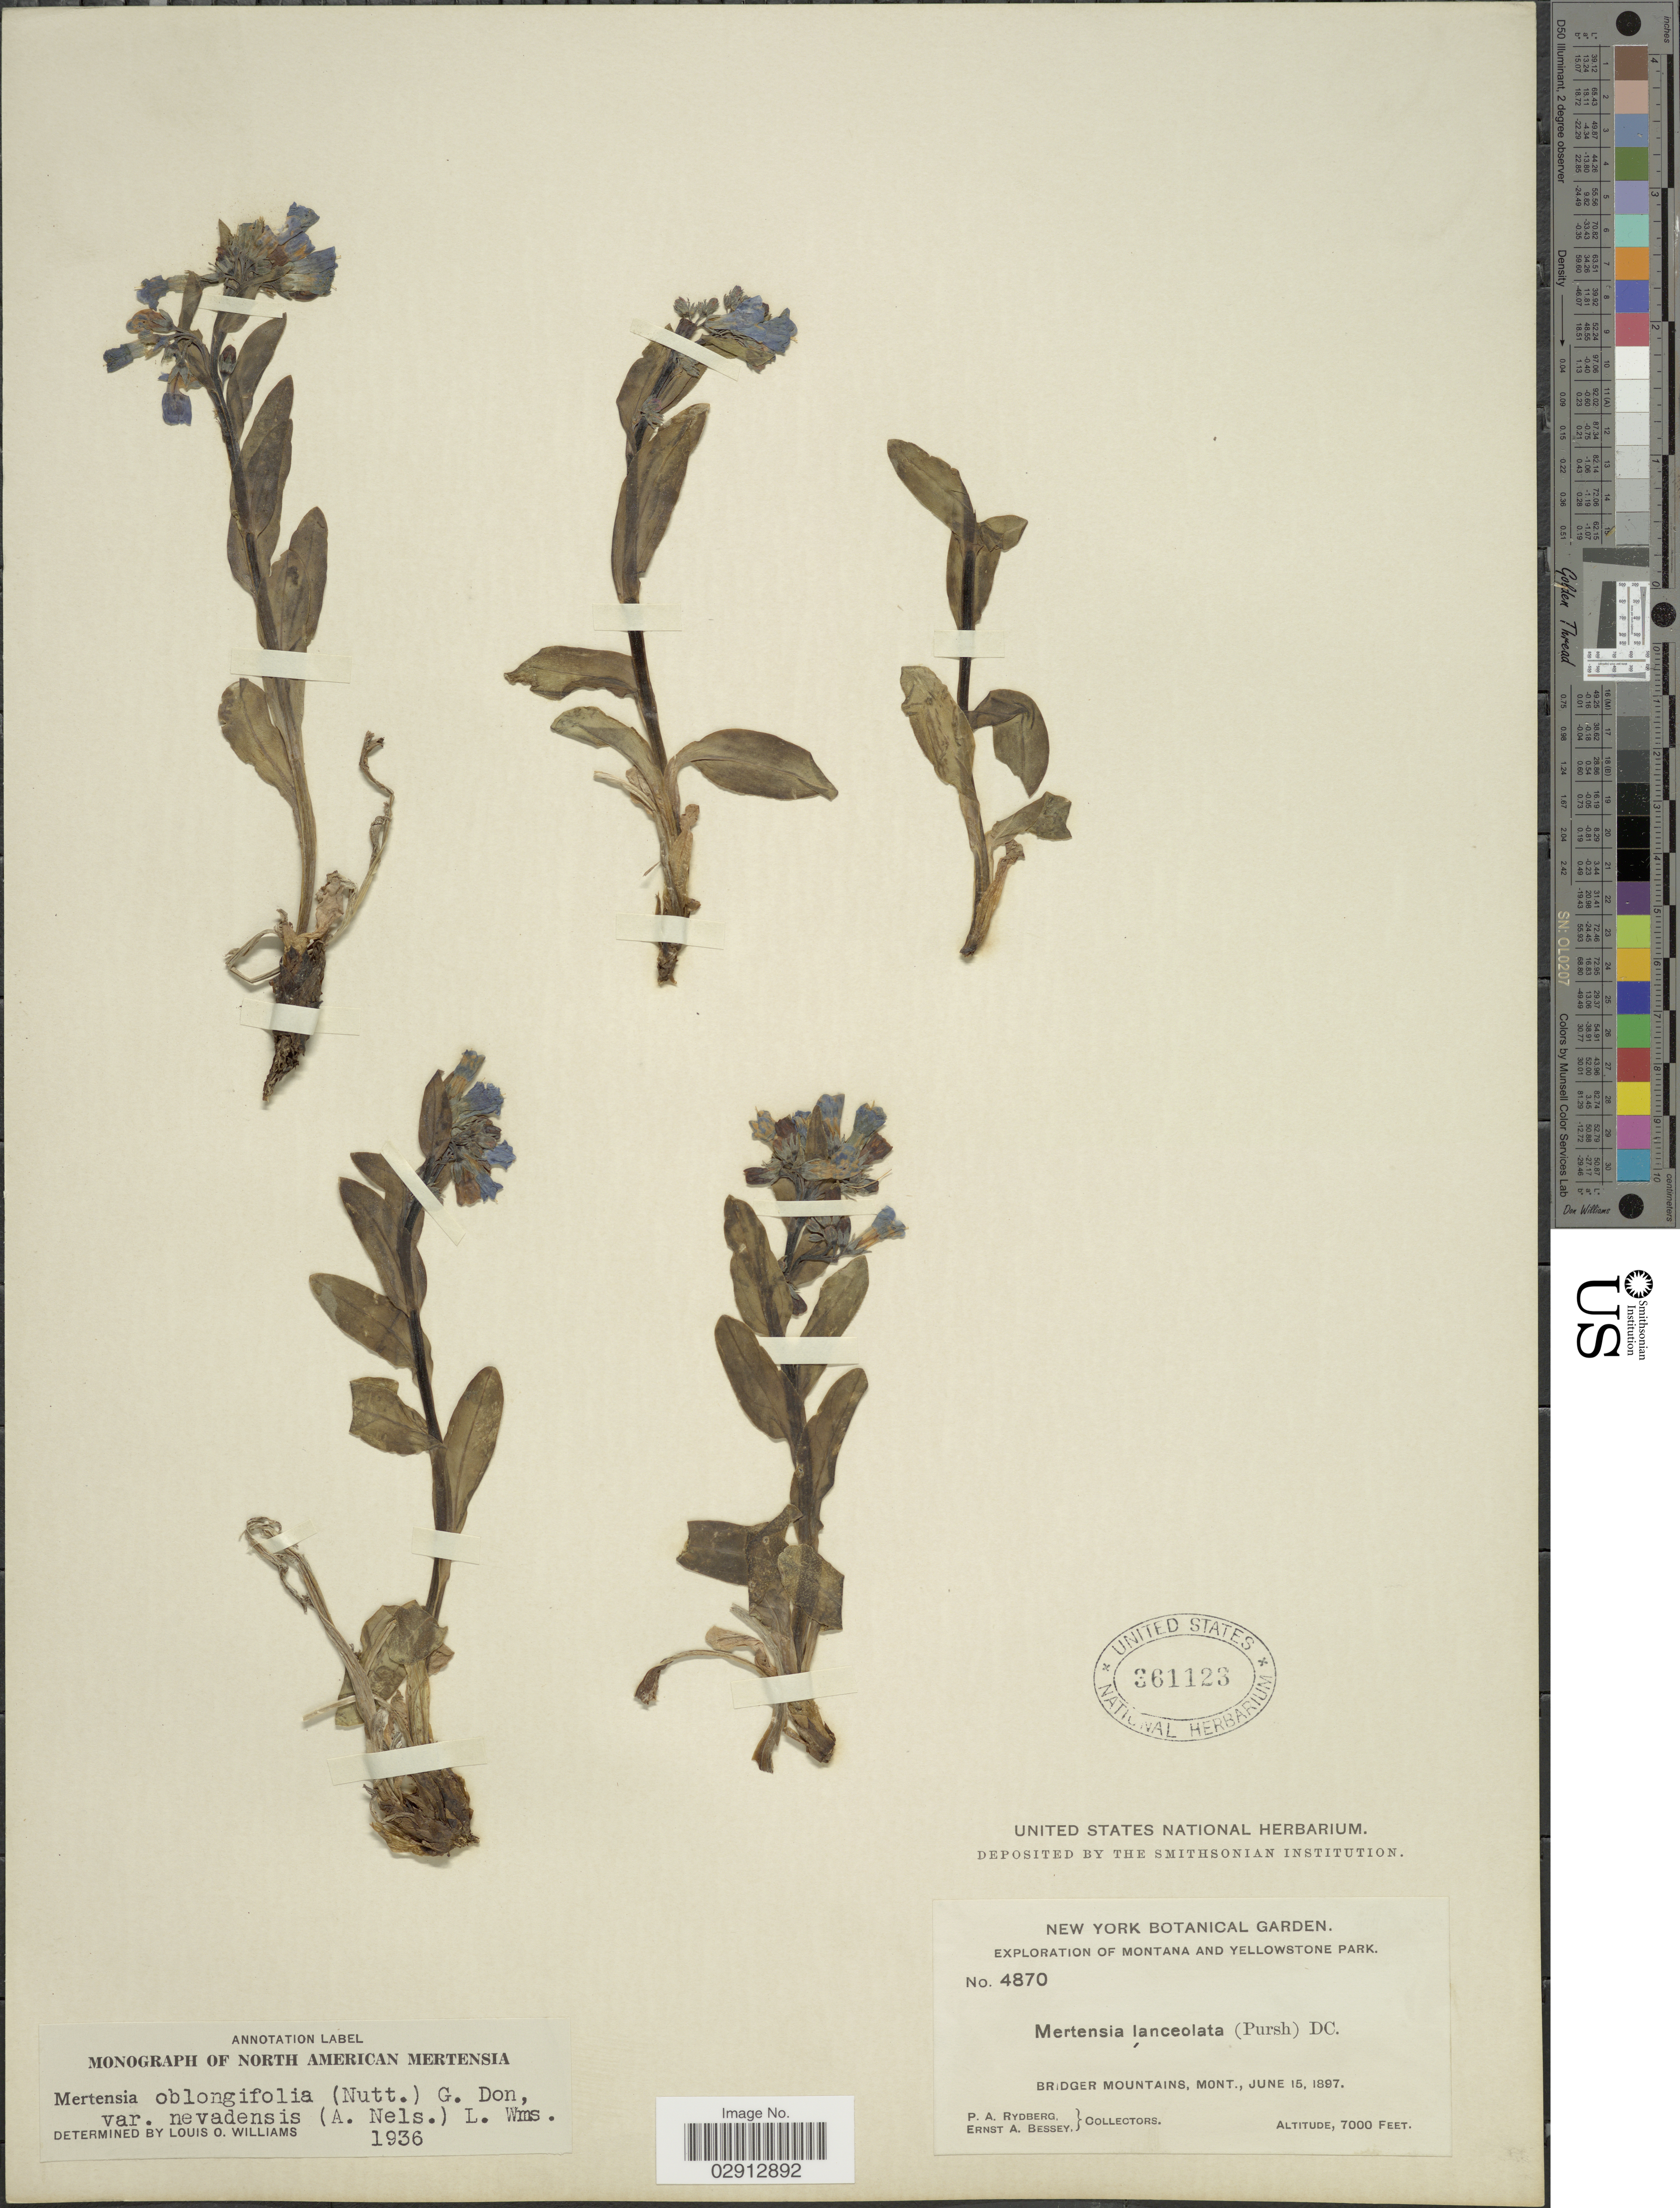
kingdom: Plantae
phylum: Tracheophyta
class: Magnoliopsida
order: Boraginales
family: Boraginaceae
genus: Mertensia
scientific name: Mertensia oblongifolia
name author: (Nutt.) G. Don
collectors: P. A. Rydberg & E. A. Bessey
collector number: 4870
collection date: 1897-06-15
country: United States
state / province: Montana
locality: Montana and Yellowstone Park. Bridger Mountains, Mont.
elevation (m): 2134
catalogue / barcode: US 361123